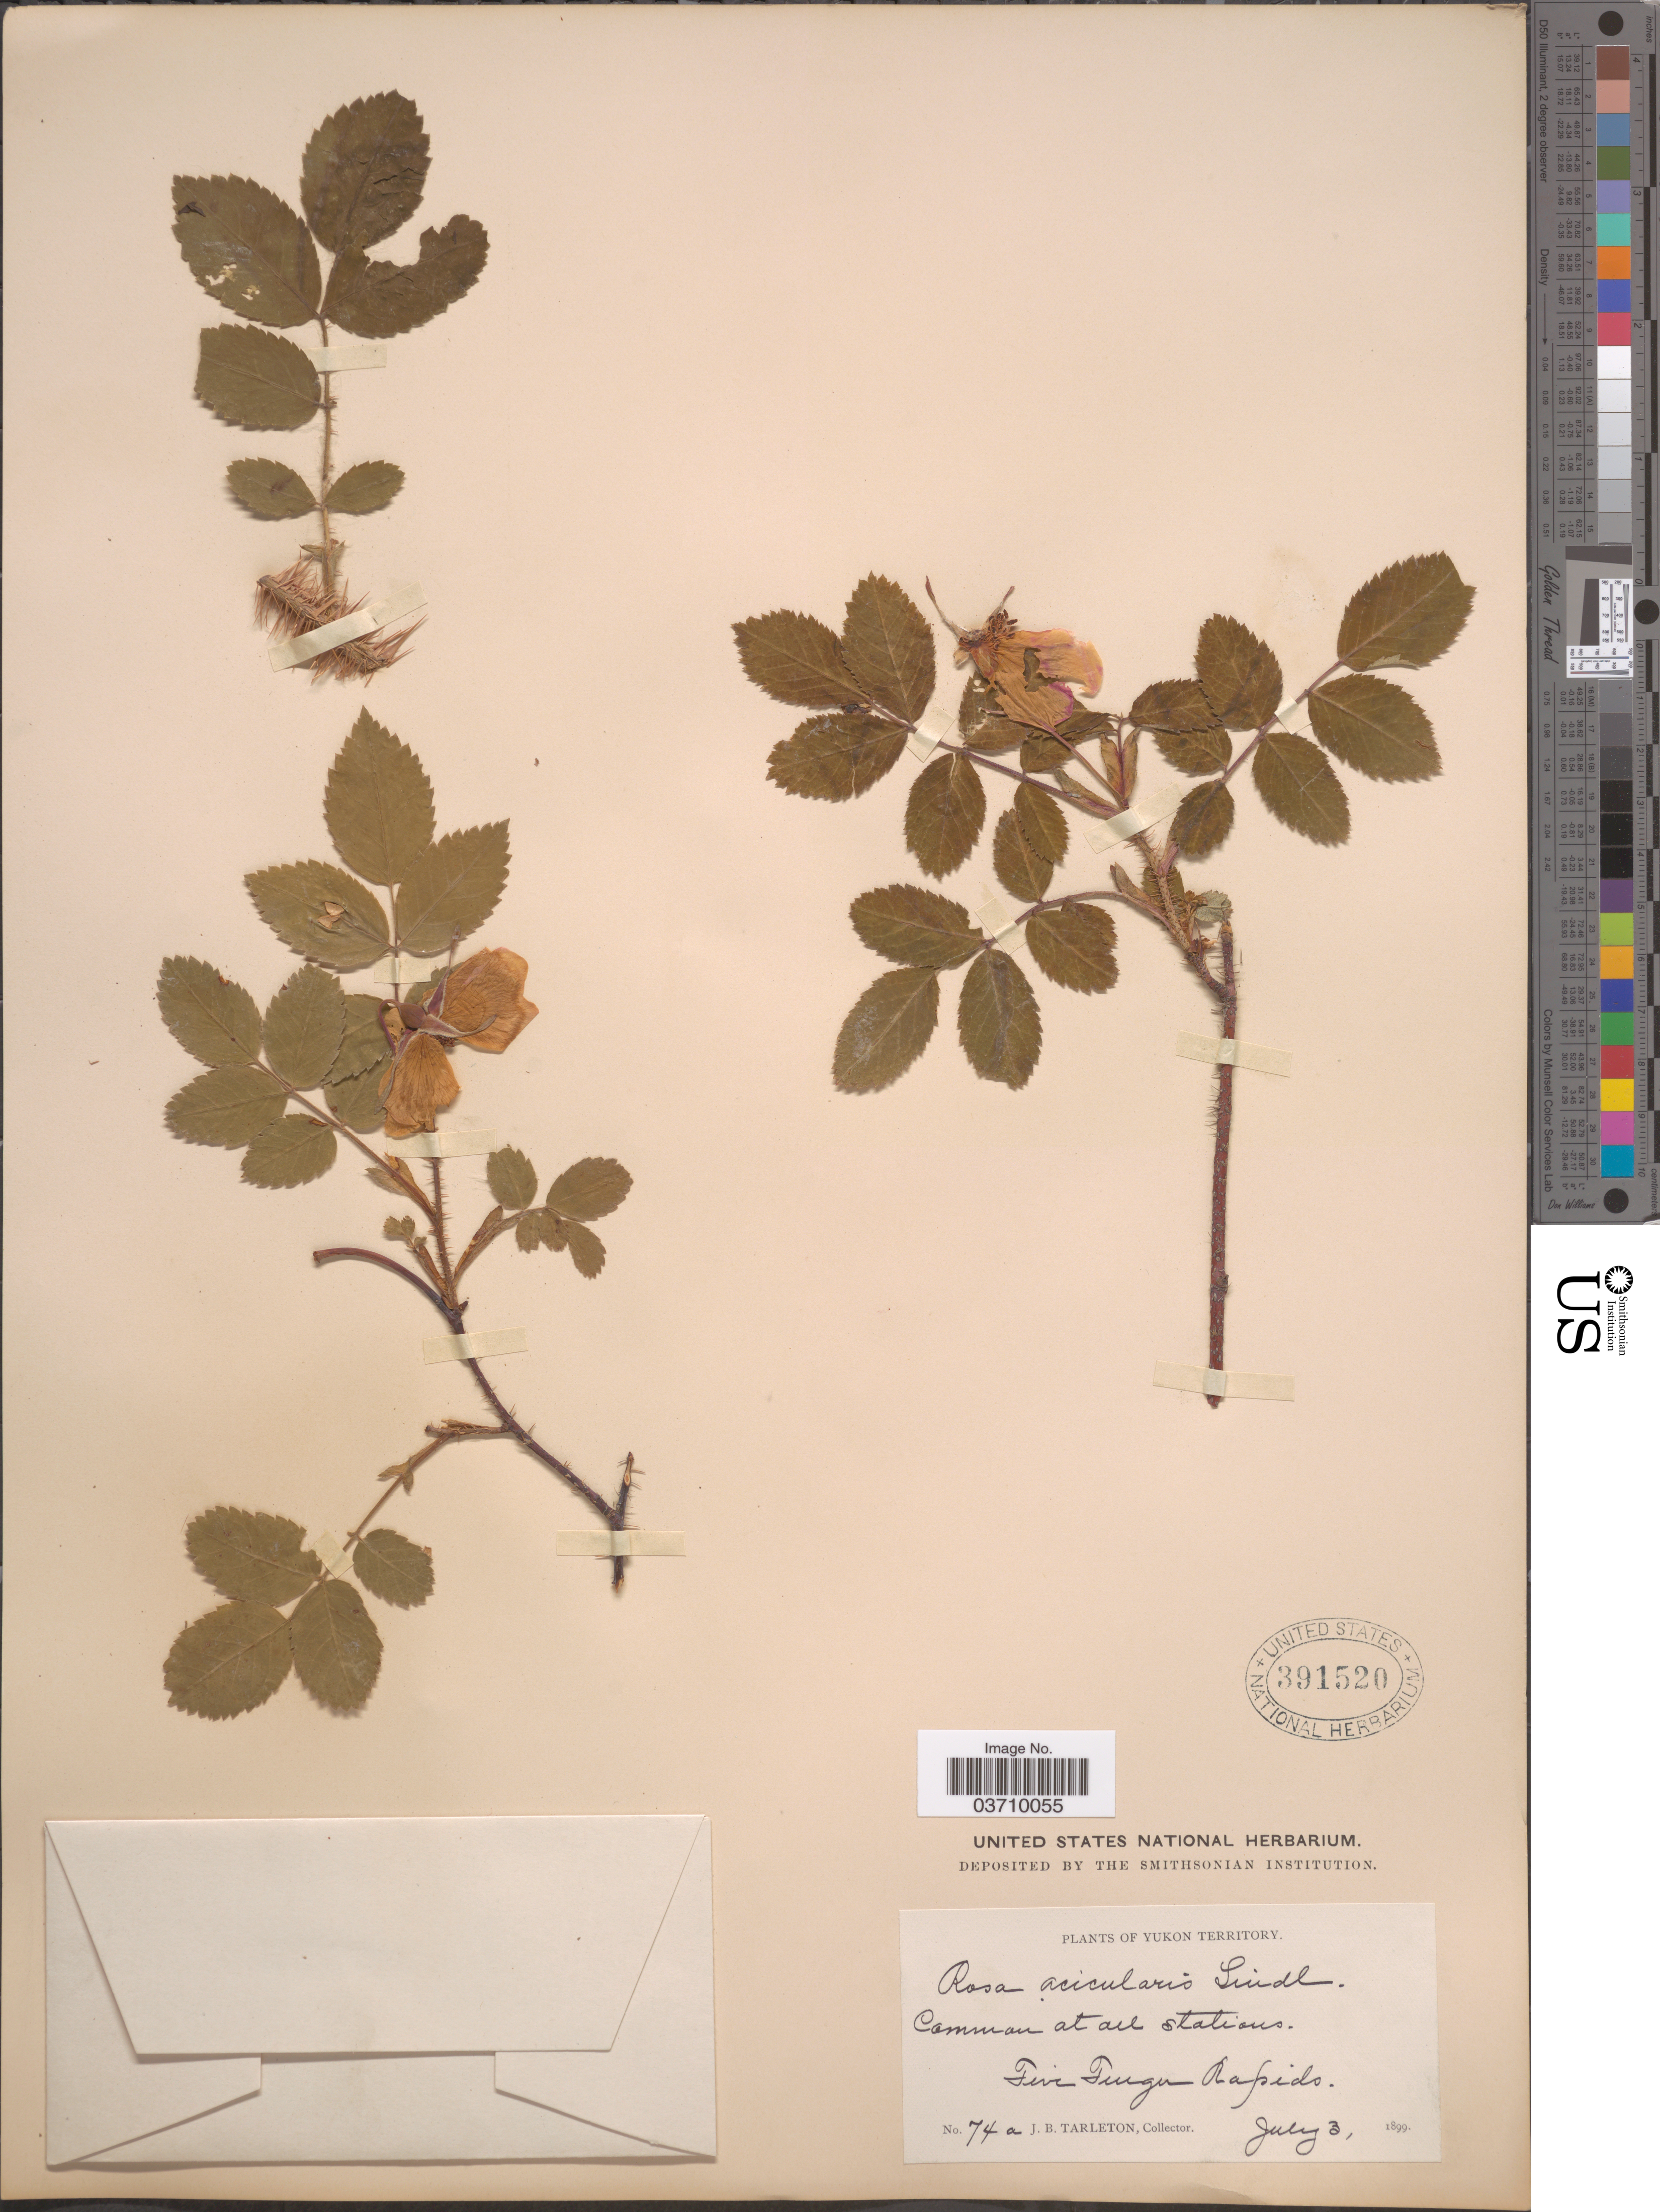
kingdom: Plantae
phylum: Tracheophyta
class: Magnoliopsida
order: Rosales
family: Rosaceae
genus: Rosa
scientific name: Rosa acicularis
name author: Lindl.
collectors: J. Tarleton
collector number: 74a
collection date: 1899-07-03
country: Canada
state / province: Yukon Territory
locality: All stations. Five Finger Rapids.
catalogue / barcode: US 391520